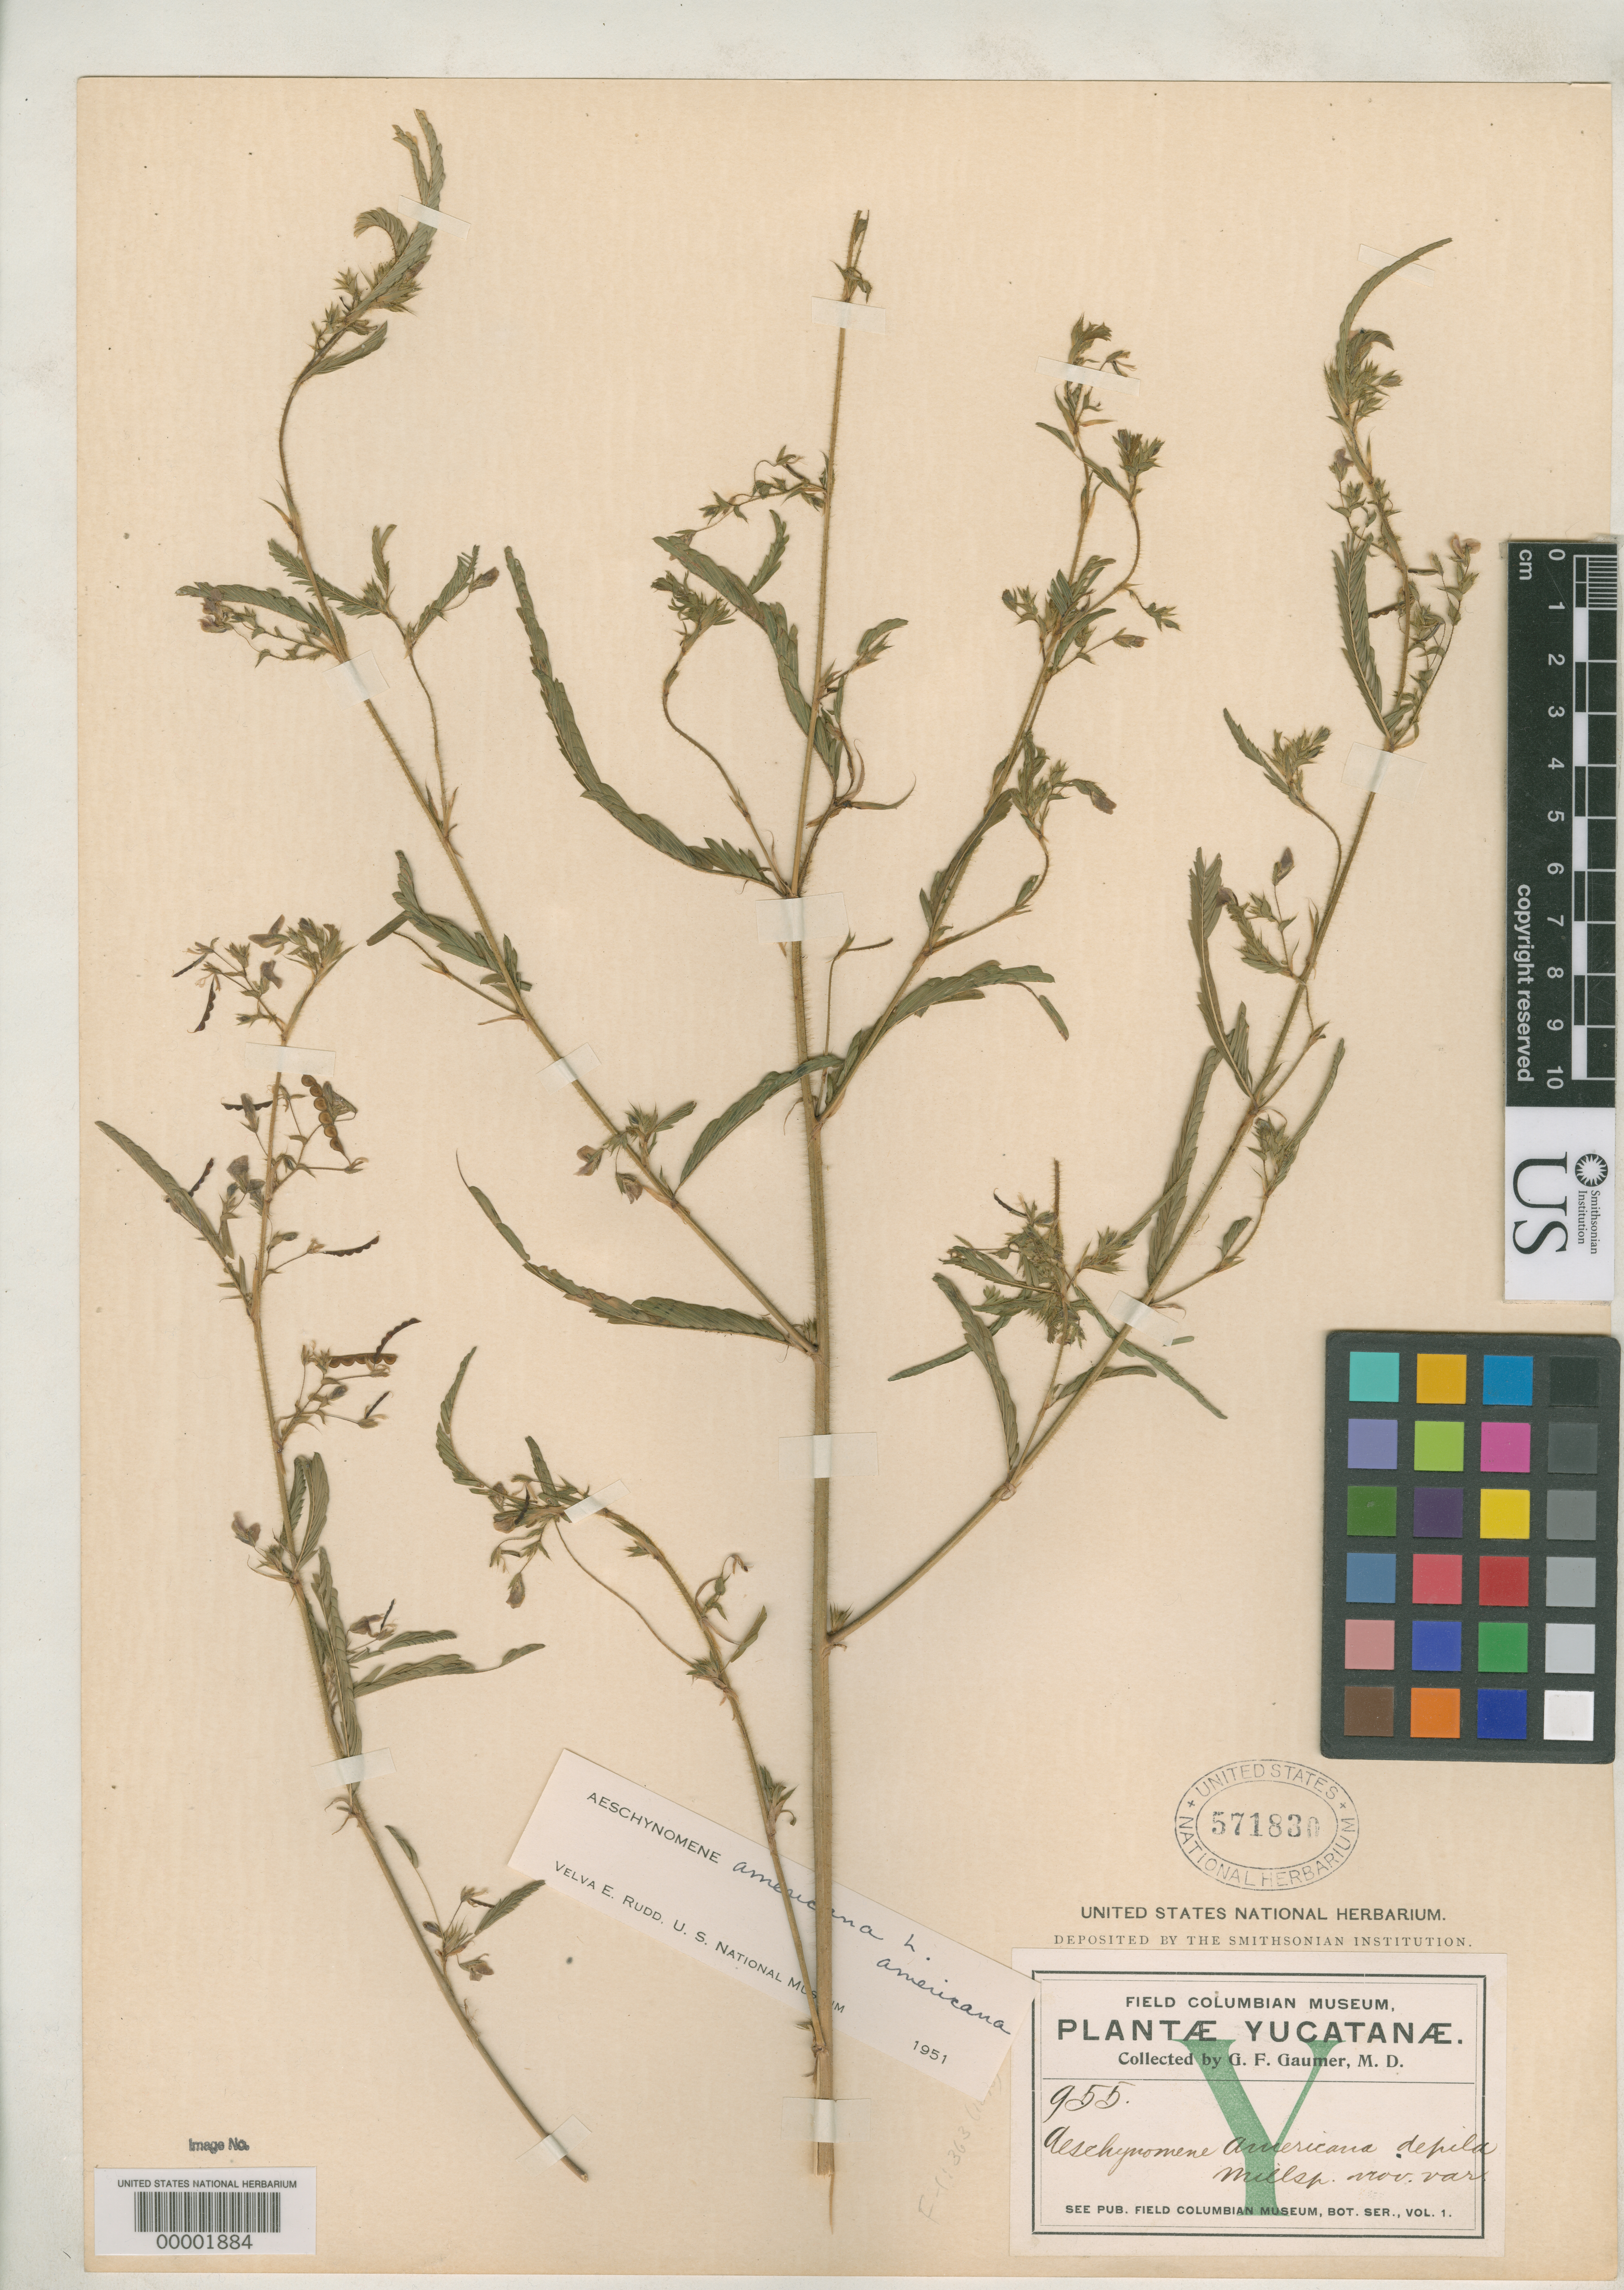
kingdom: Plantae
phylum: Tracheophyta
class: Magnoliopsida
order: Fabales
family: Fabaceae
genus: Aeschynomene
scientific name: Aeschynomene americana var. depila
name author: Millsp.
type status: Isotype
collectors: G. F. Gaumer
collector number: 955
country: Mexico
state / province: Yucatán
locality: Izamal.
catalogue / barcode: US 571830